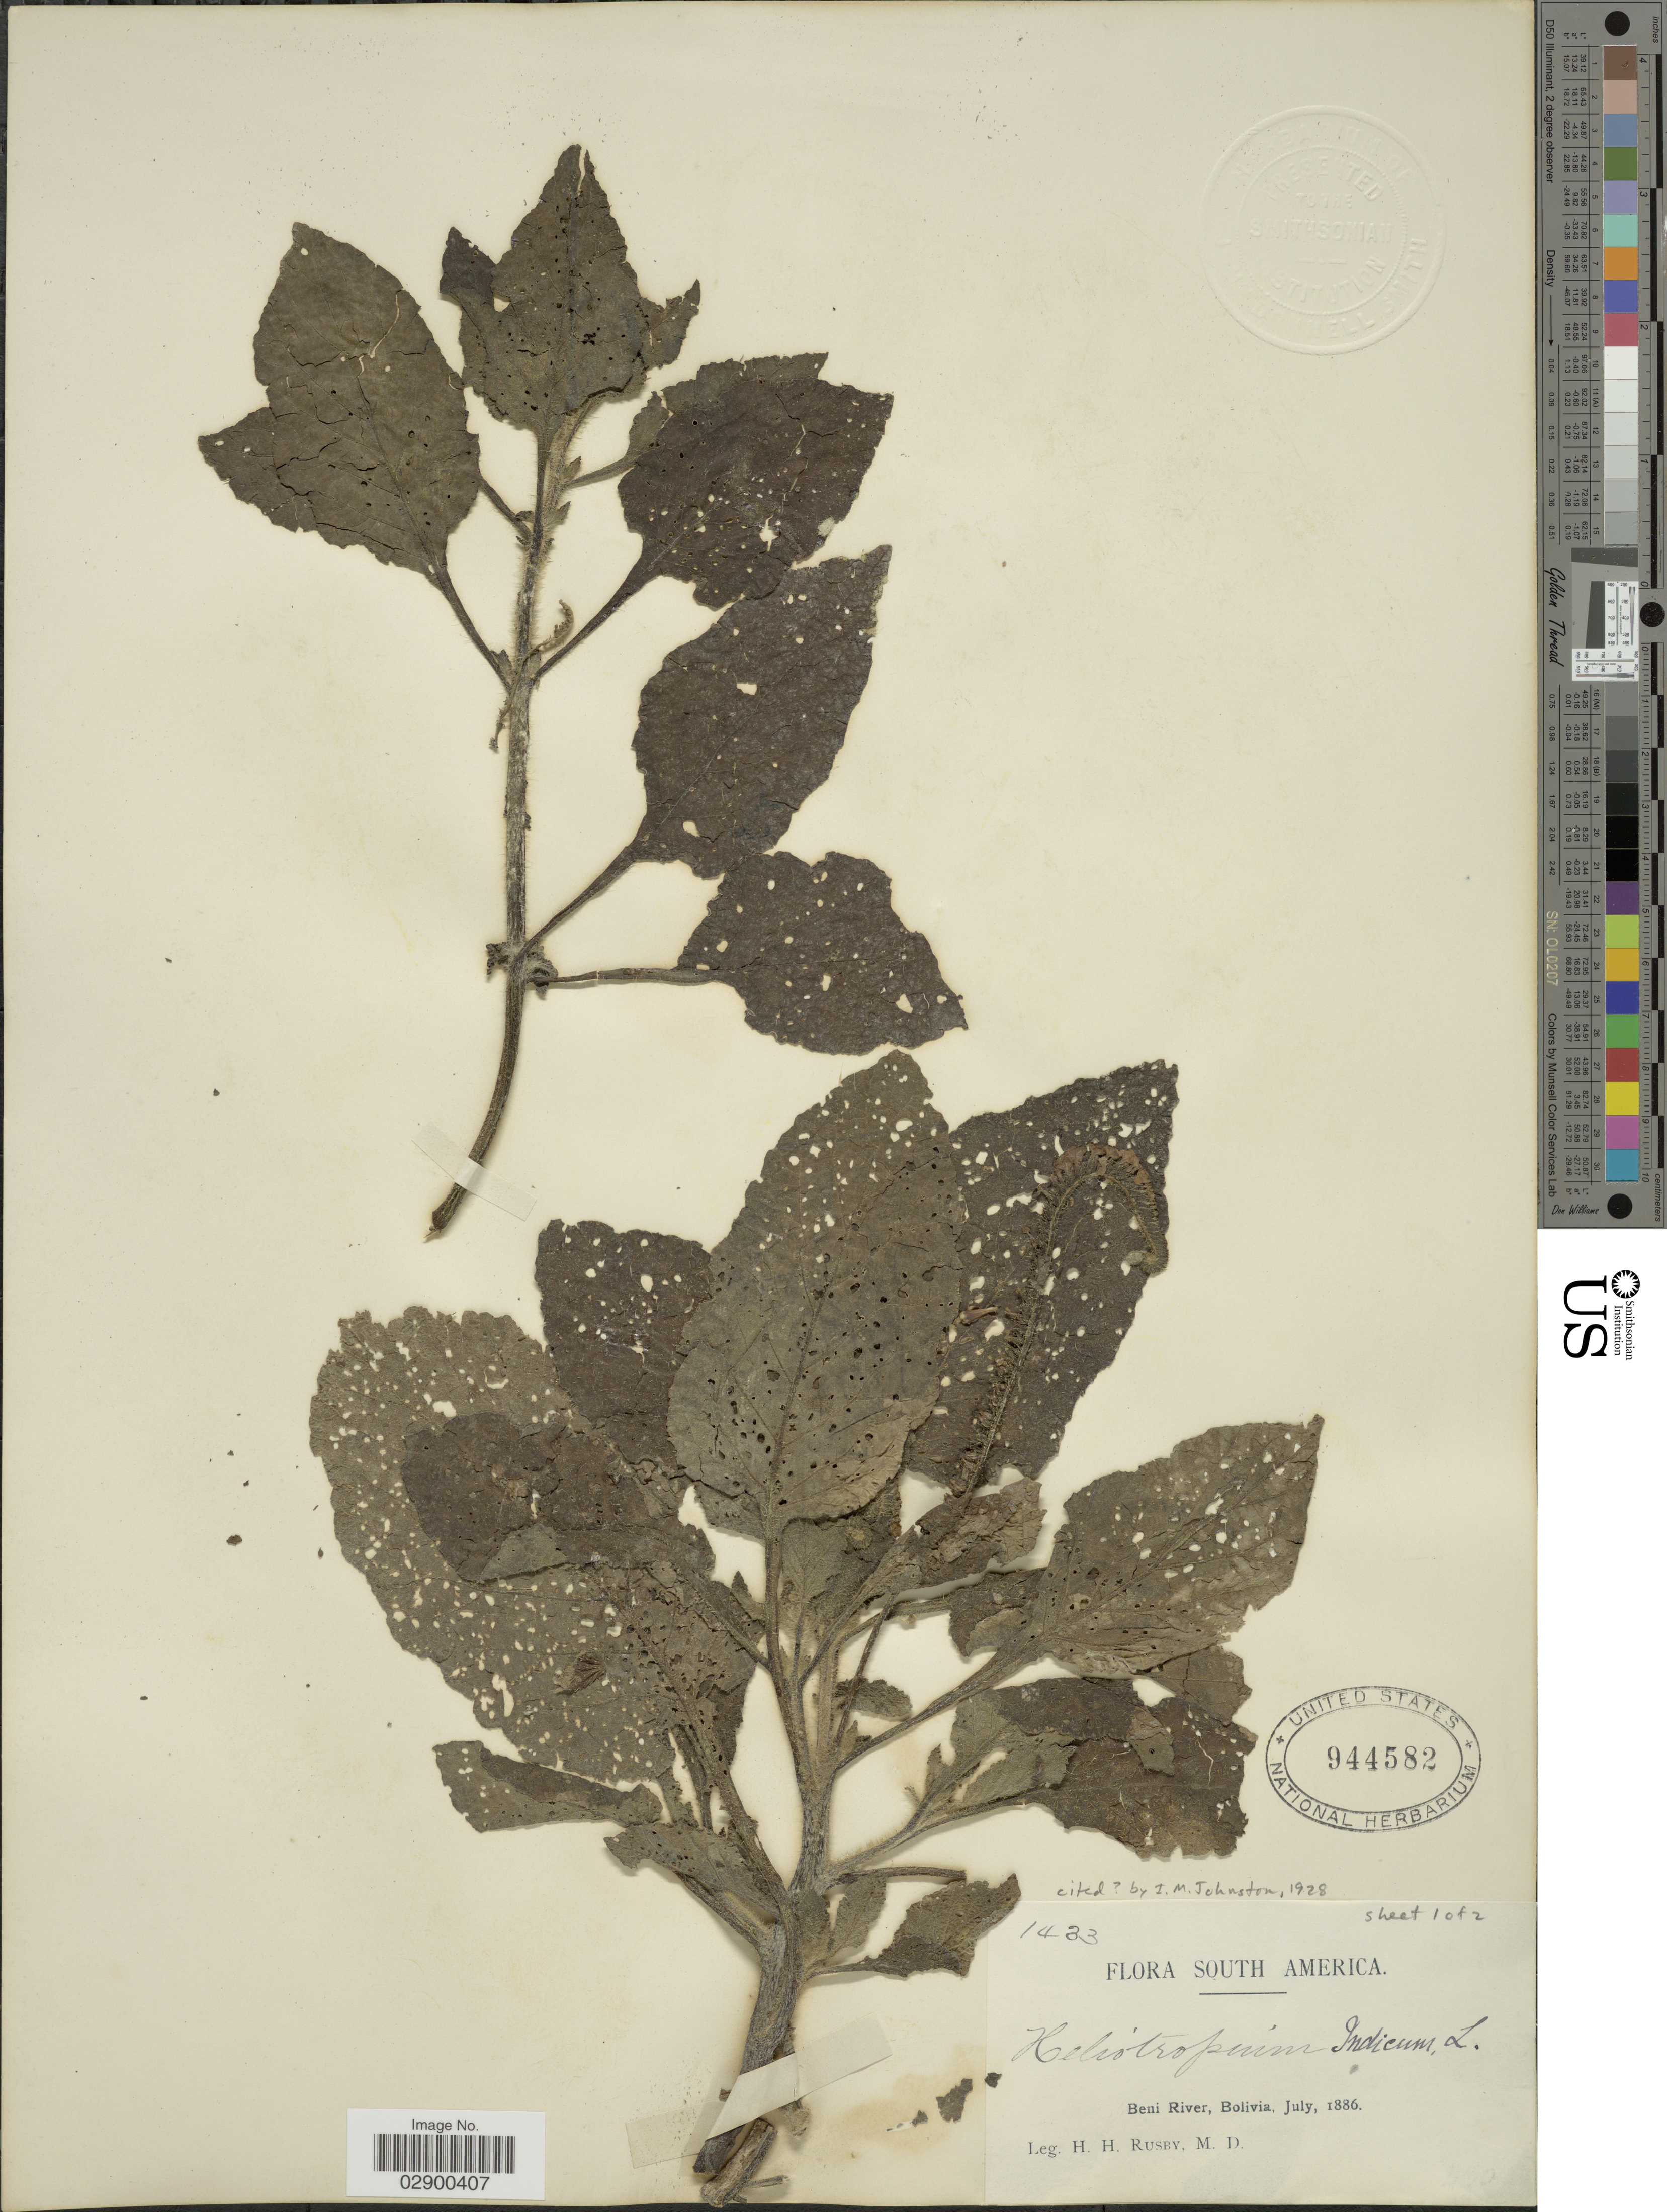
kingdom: Plantae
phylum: Tracheophyta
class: Magnoliopsida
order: Boraginales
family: Heliotropiaceae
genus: Heliotropium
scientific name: Heliotropium indicum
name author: L.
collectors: H. H. Rusby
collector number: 1433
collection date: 1886-07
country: Bolivia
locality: Beni River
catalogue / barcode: US 944582